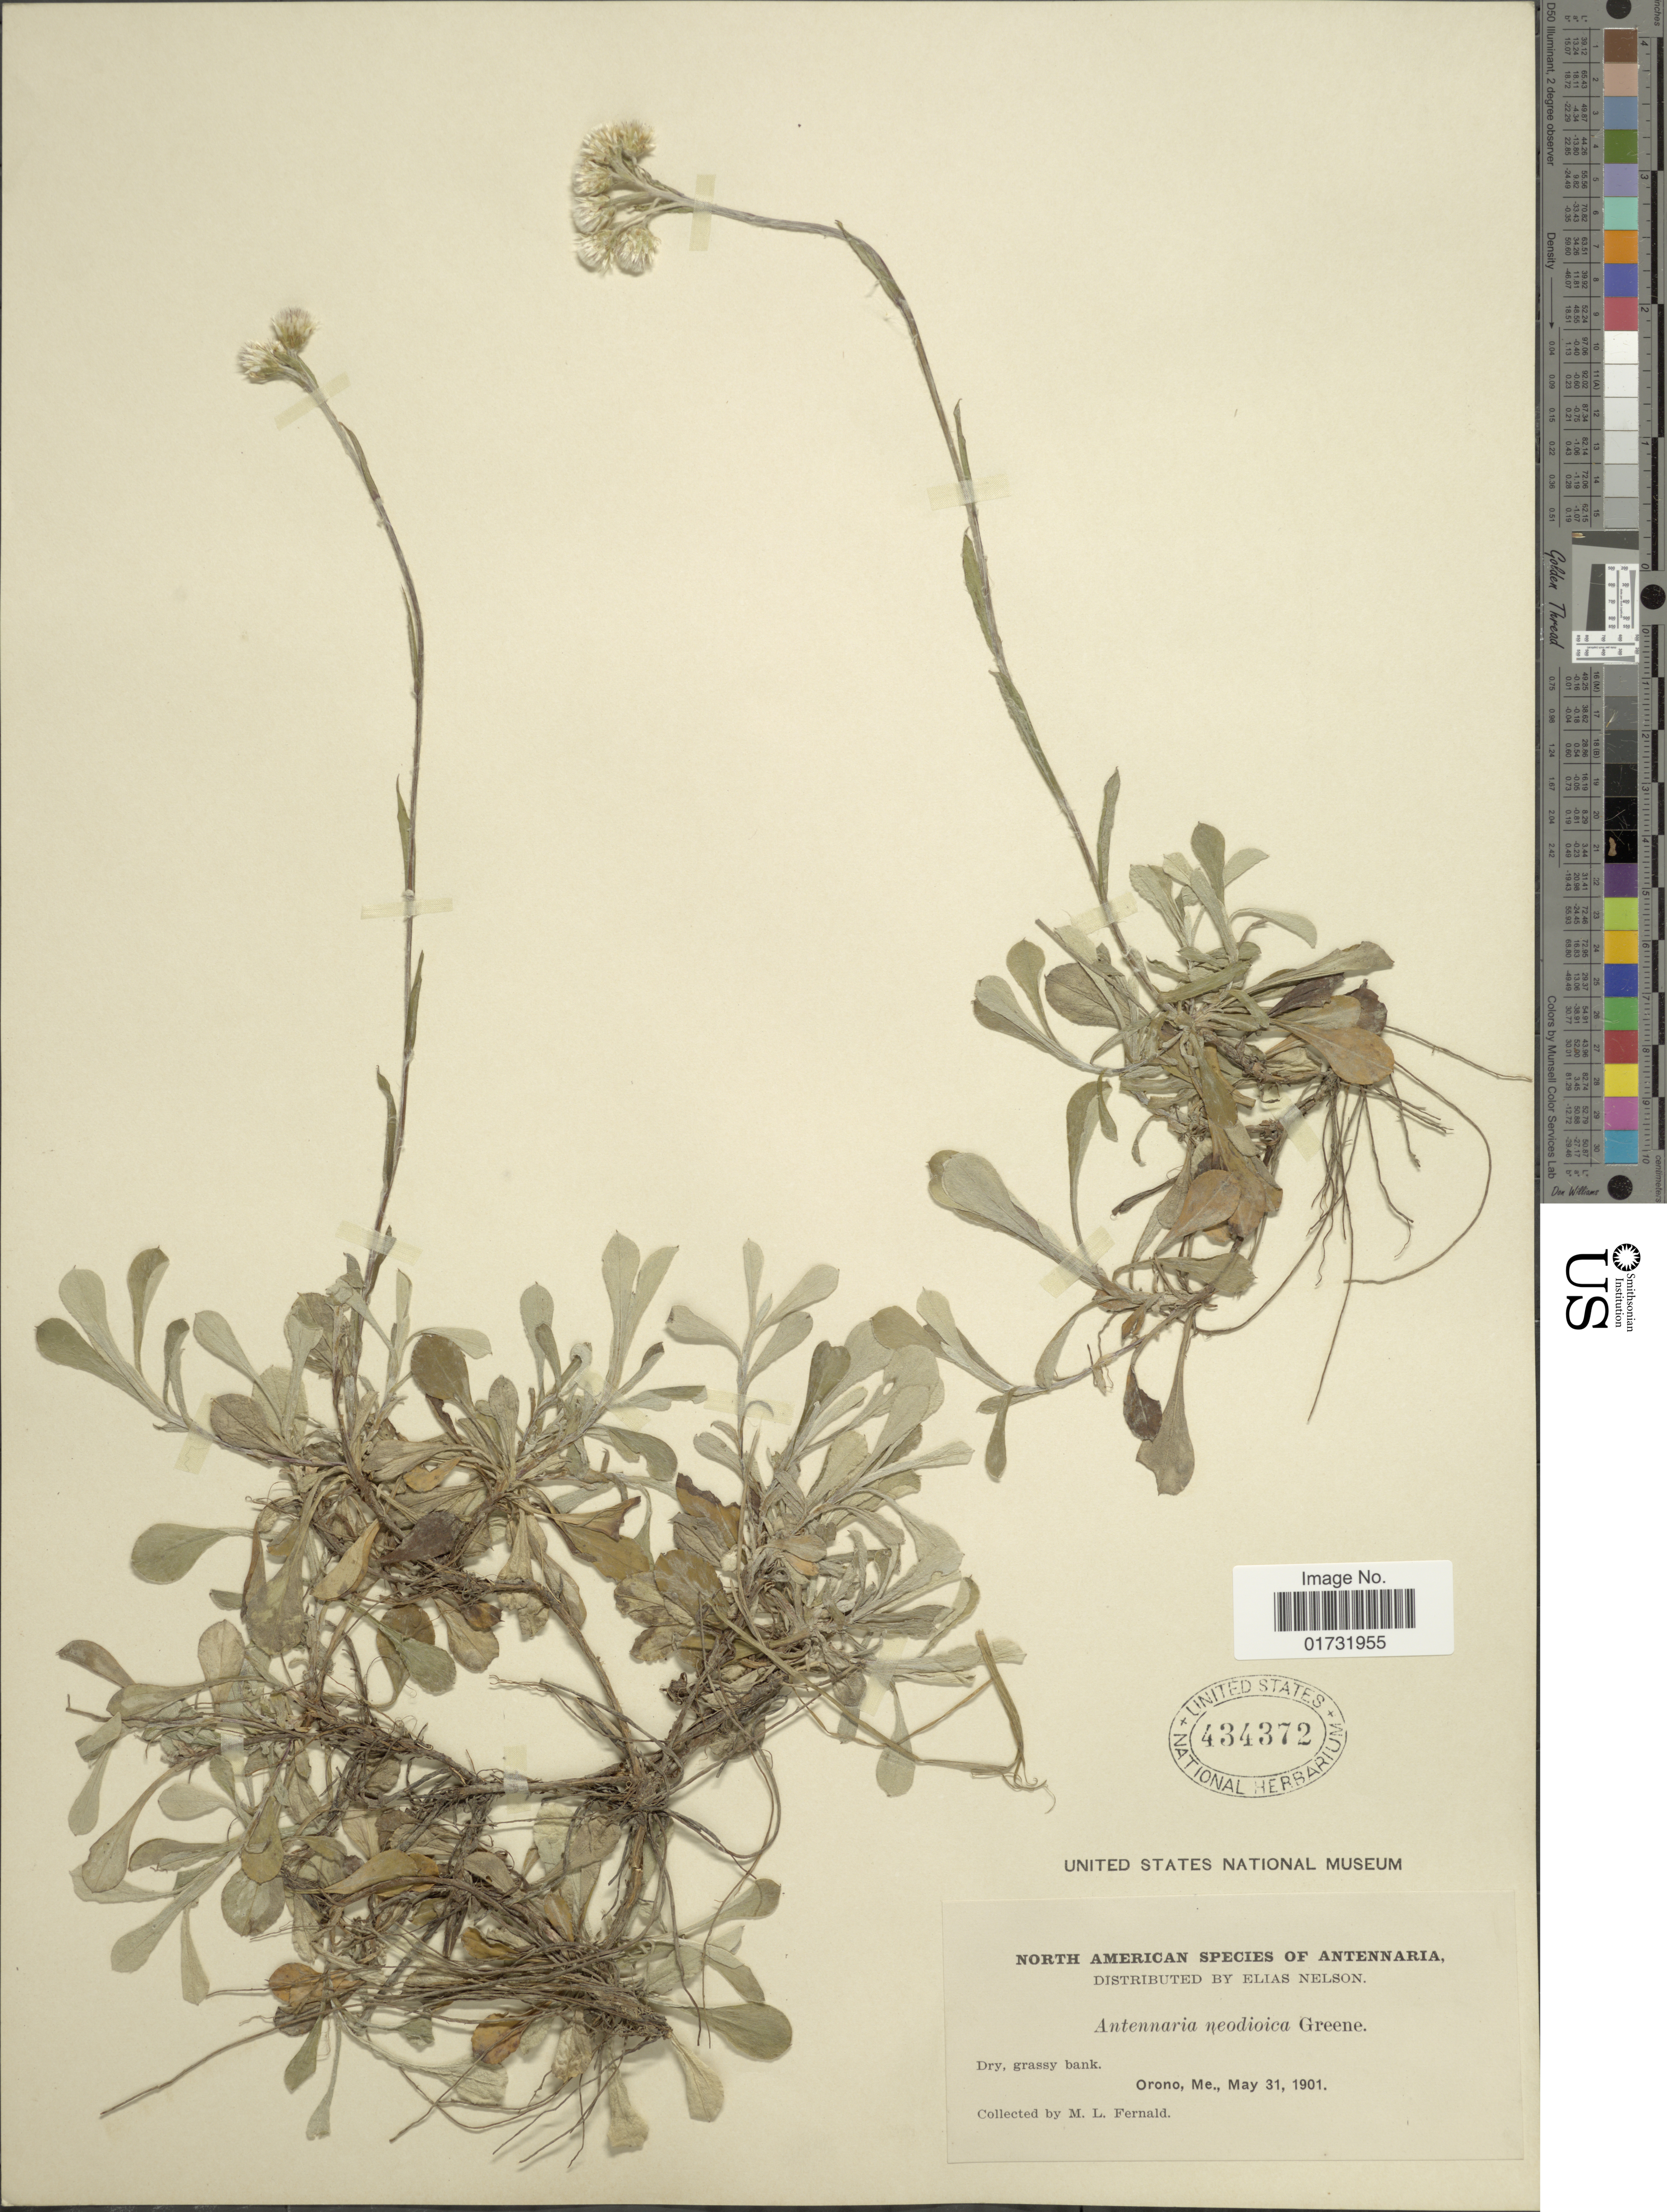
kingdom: Plantae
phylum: Tracheophyta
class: Magnoliopsida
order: Asterales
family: Asteraceae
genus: Antennaria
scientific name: Antennaria neodioica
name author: Greene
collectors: M. L. Fernald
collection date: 1901-05-31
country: United States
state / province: Maine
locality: Orone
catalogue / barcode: US 434372